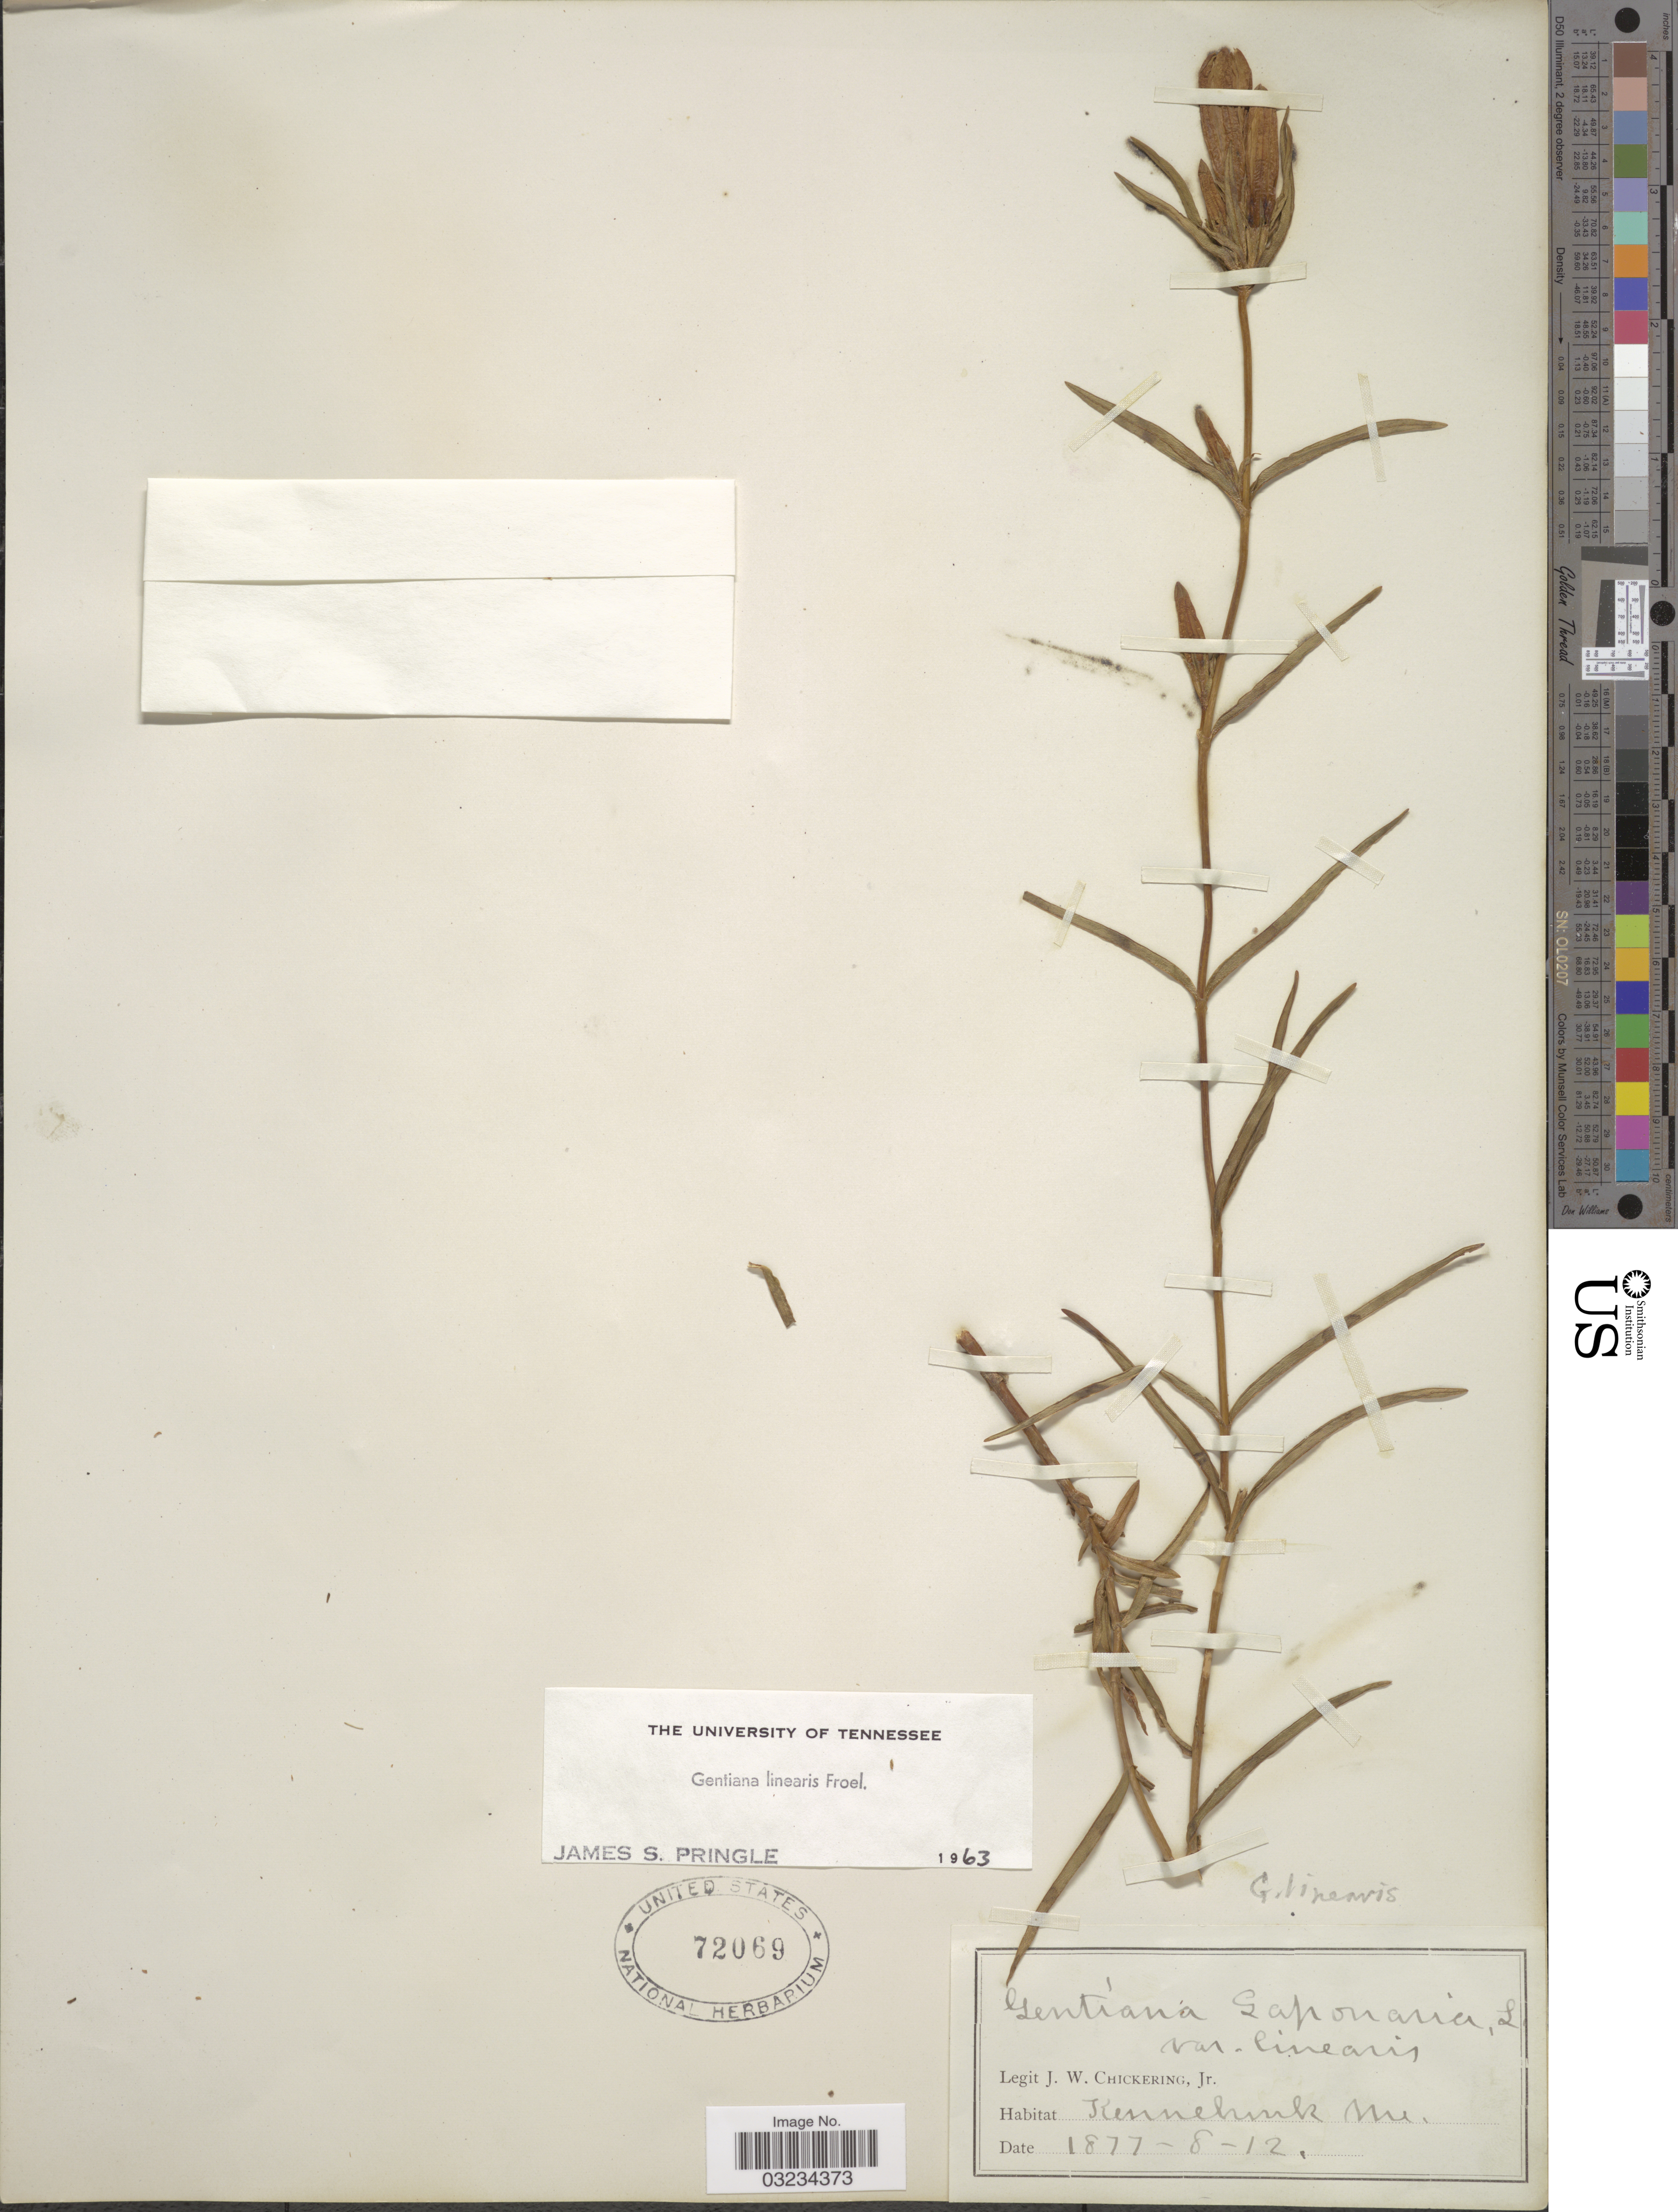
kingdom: Plantae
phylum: Tracheophyta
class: Magnoliopsida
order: Gentianales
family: Gentianaceae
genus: Gentiana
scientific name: Gentiana linearis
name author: Froel.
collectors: J. W. Chickering Jr.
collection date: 1877-08-12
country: United States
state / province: Maine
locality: Kennebunk.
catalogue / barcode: US 72069